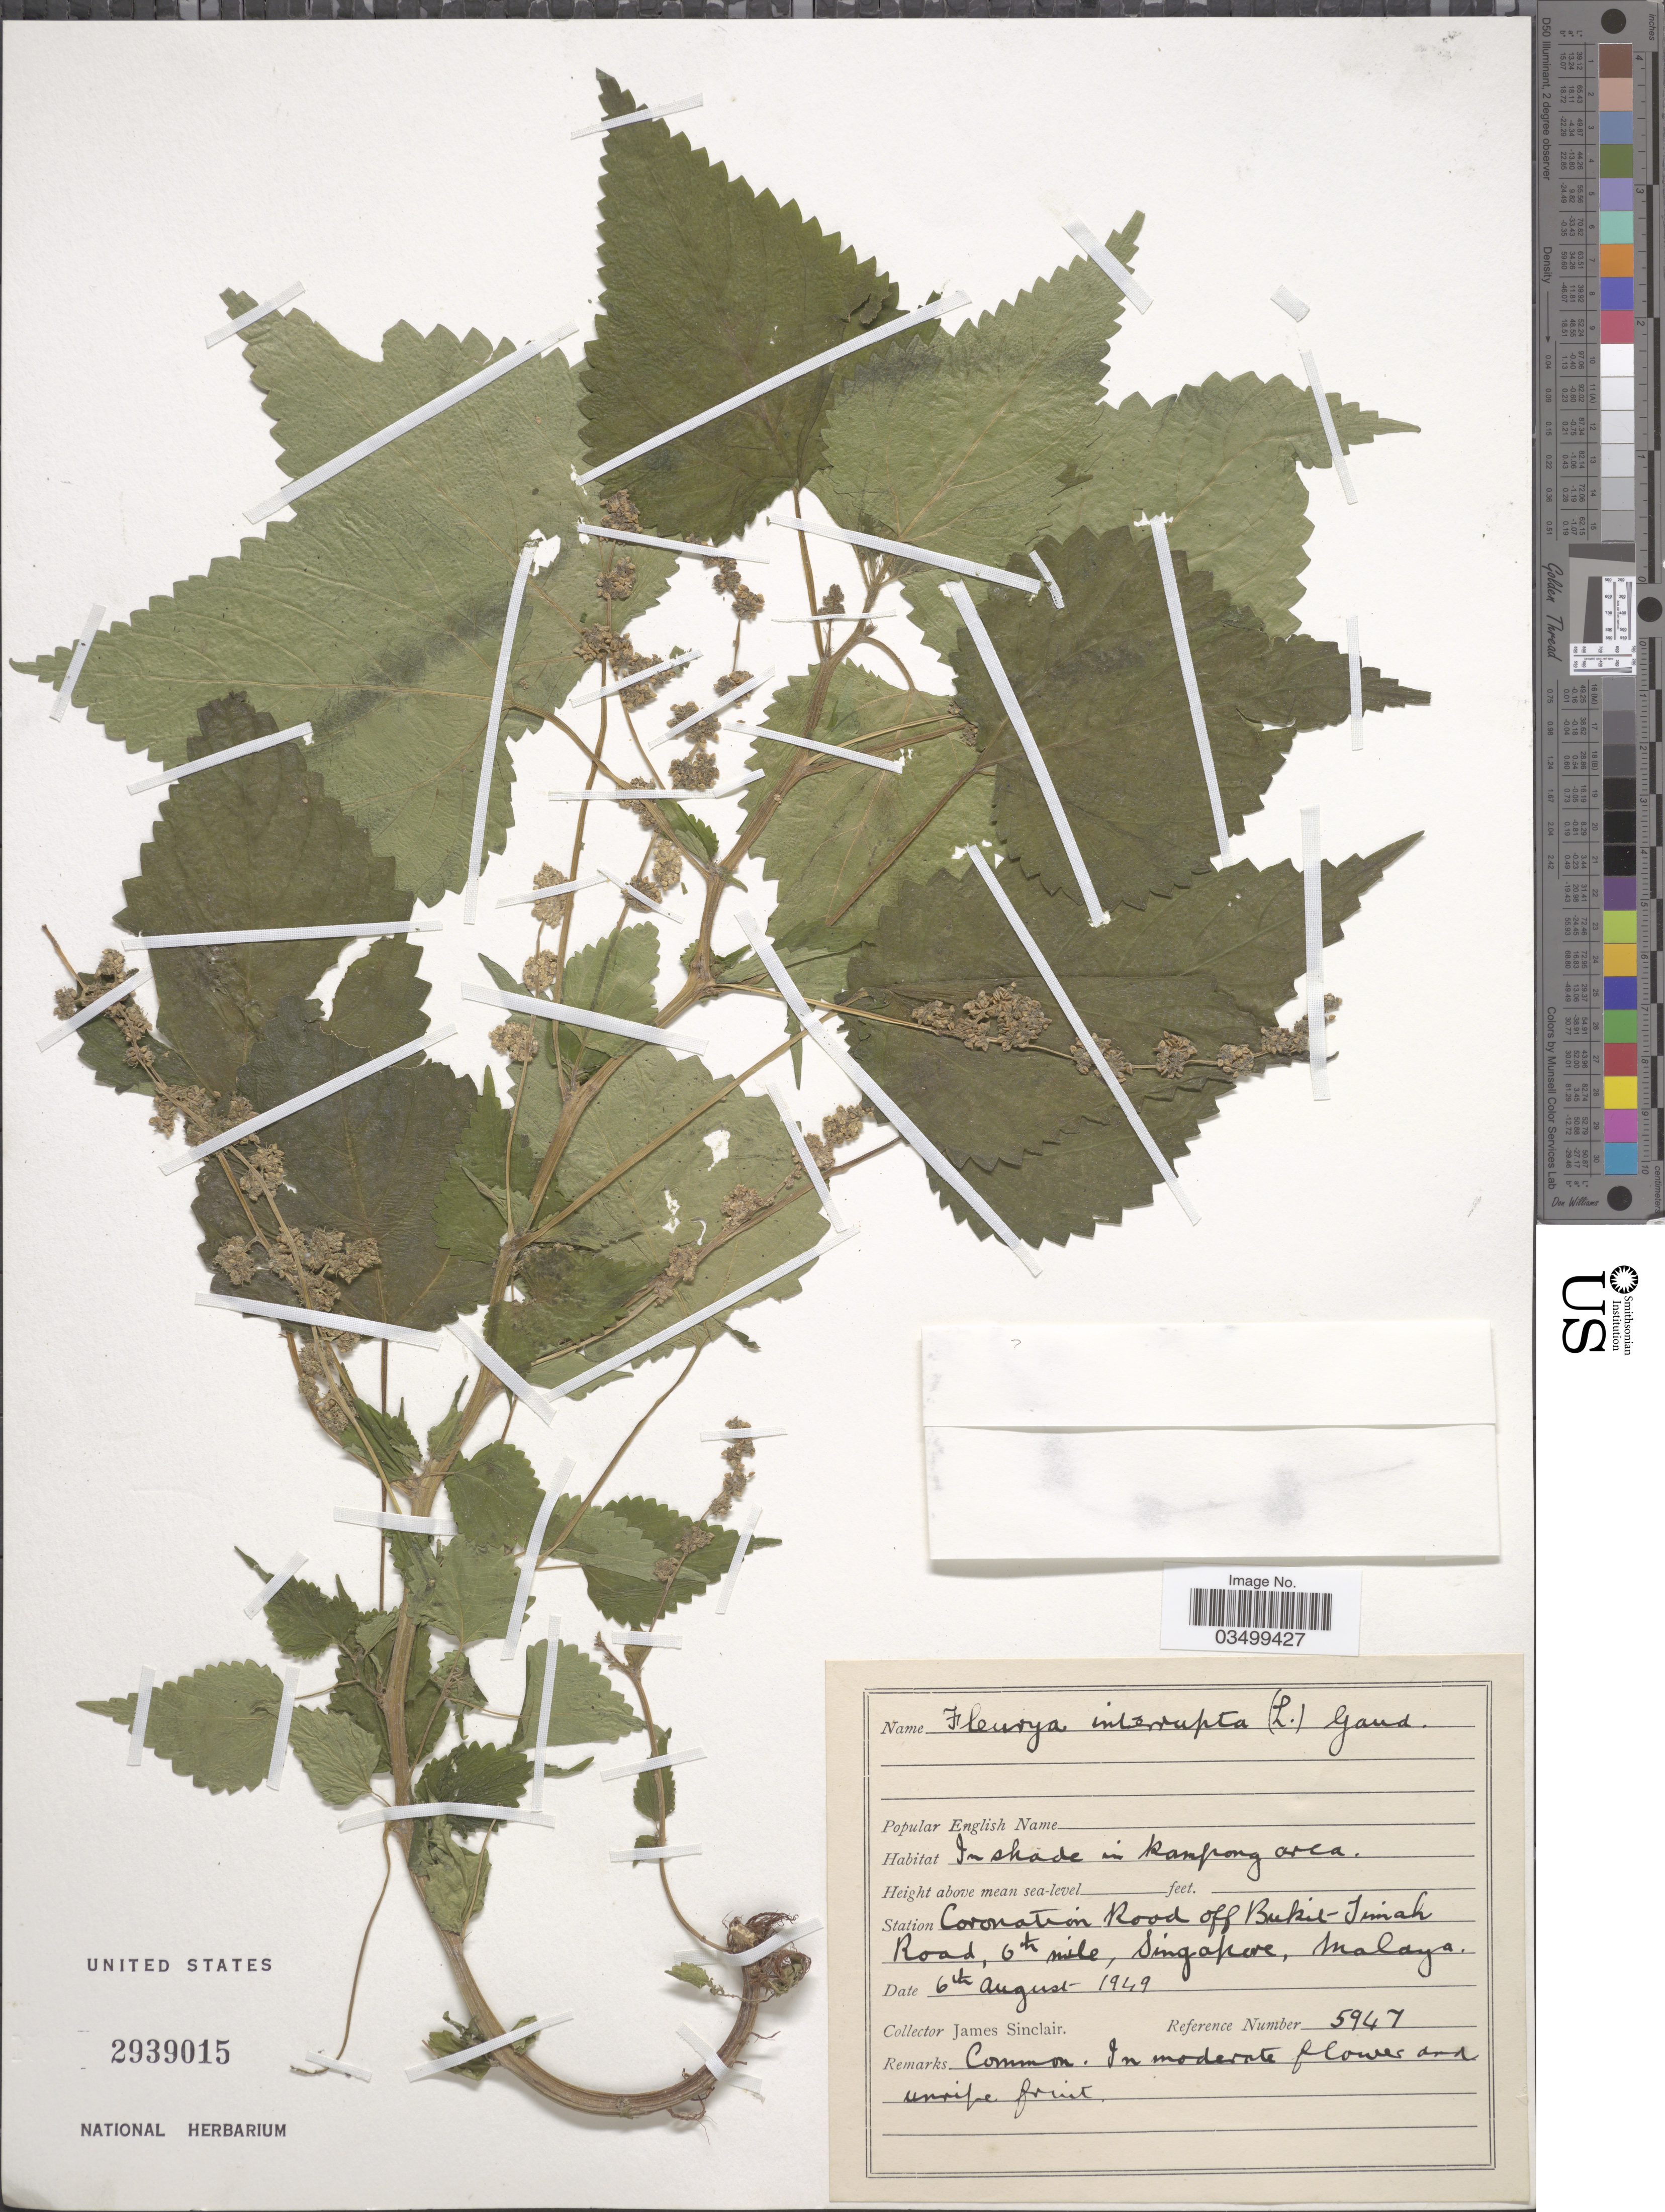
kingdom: Plantae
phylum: Tracheophyta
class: Magnoliopsida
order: Rosales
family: Urticaceae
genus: Laportea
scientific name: Laportea interrupta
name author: (L.) Chew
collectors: J. Sinclair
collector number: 5947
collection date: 1949-08-06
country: Singapore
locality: Station Coronation Road off Bukie-Timah Road. 6th mile, Malaya.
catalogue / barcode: US 2939015